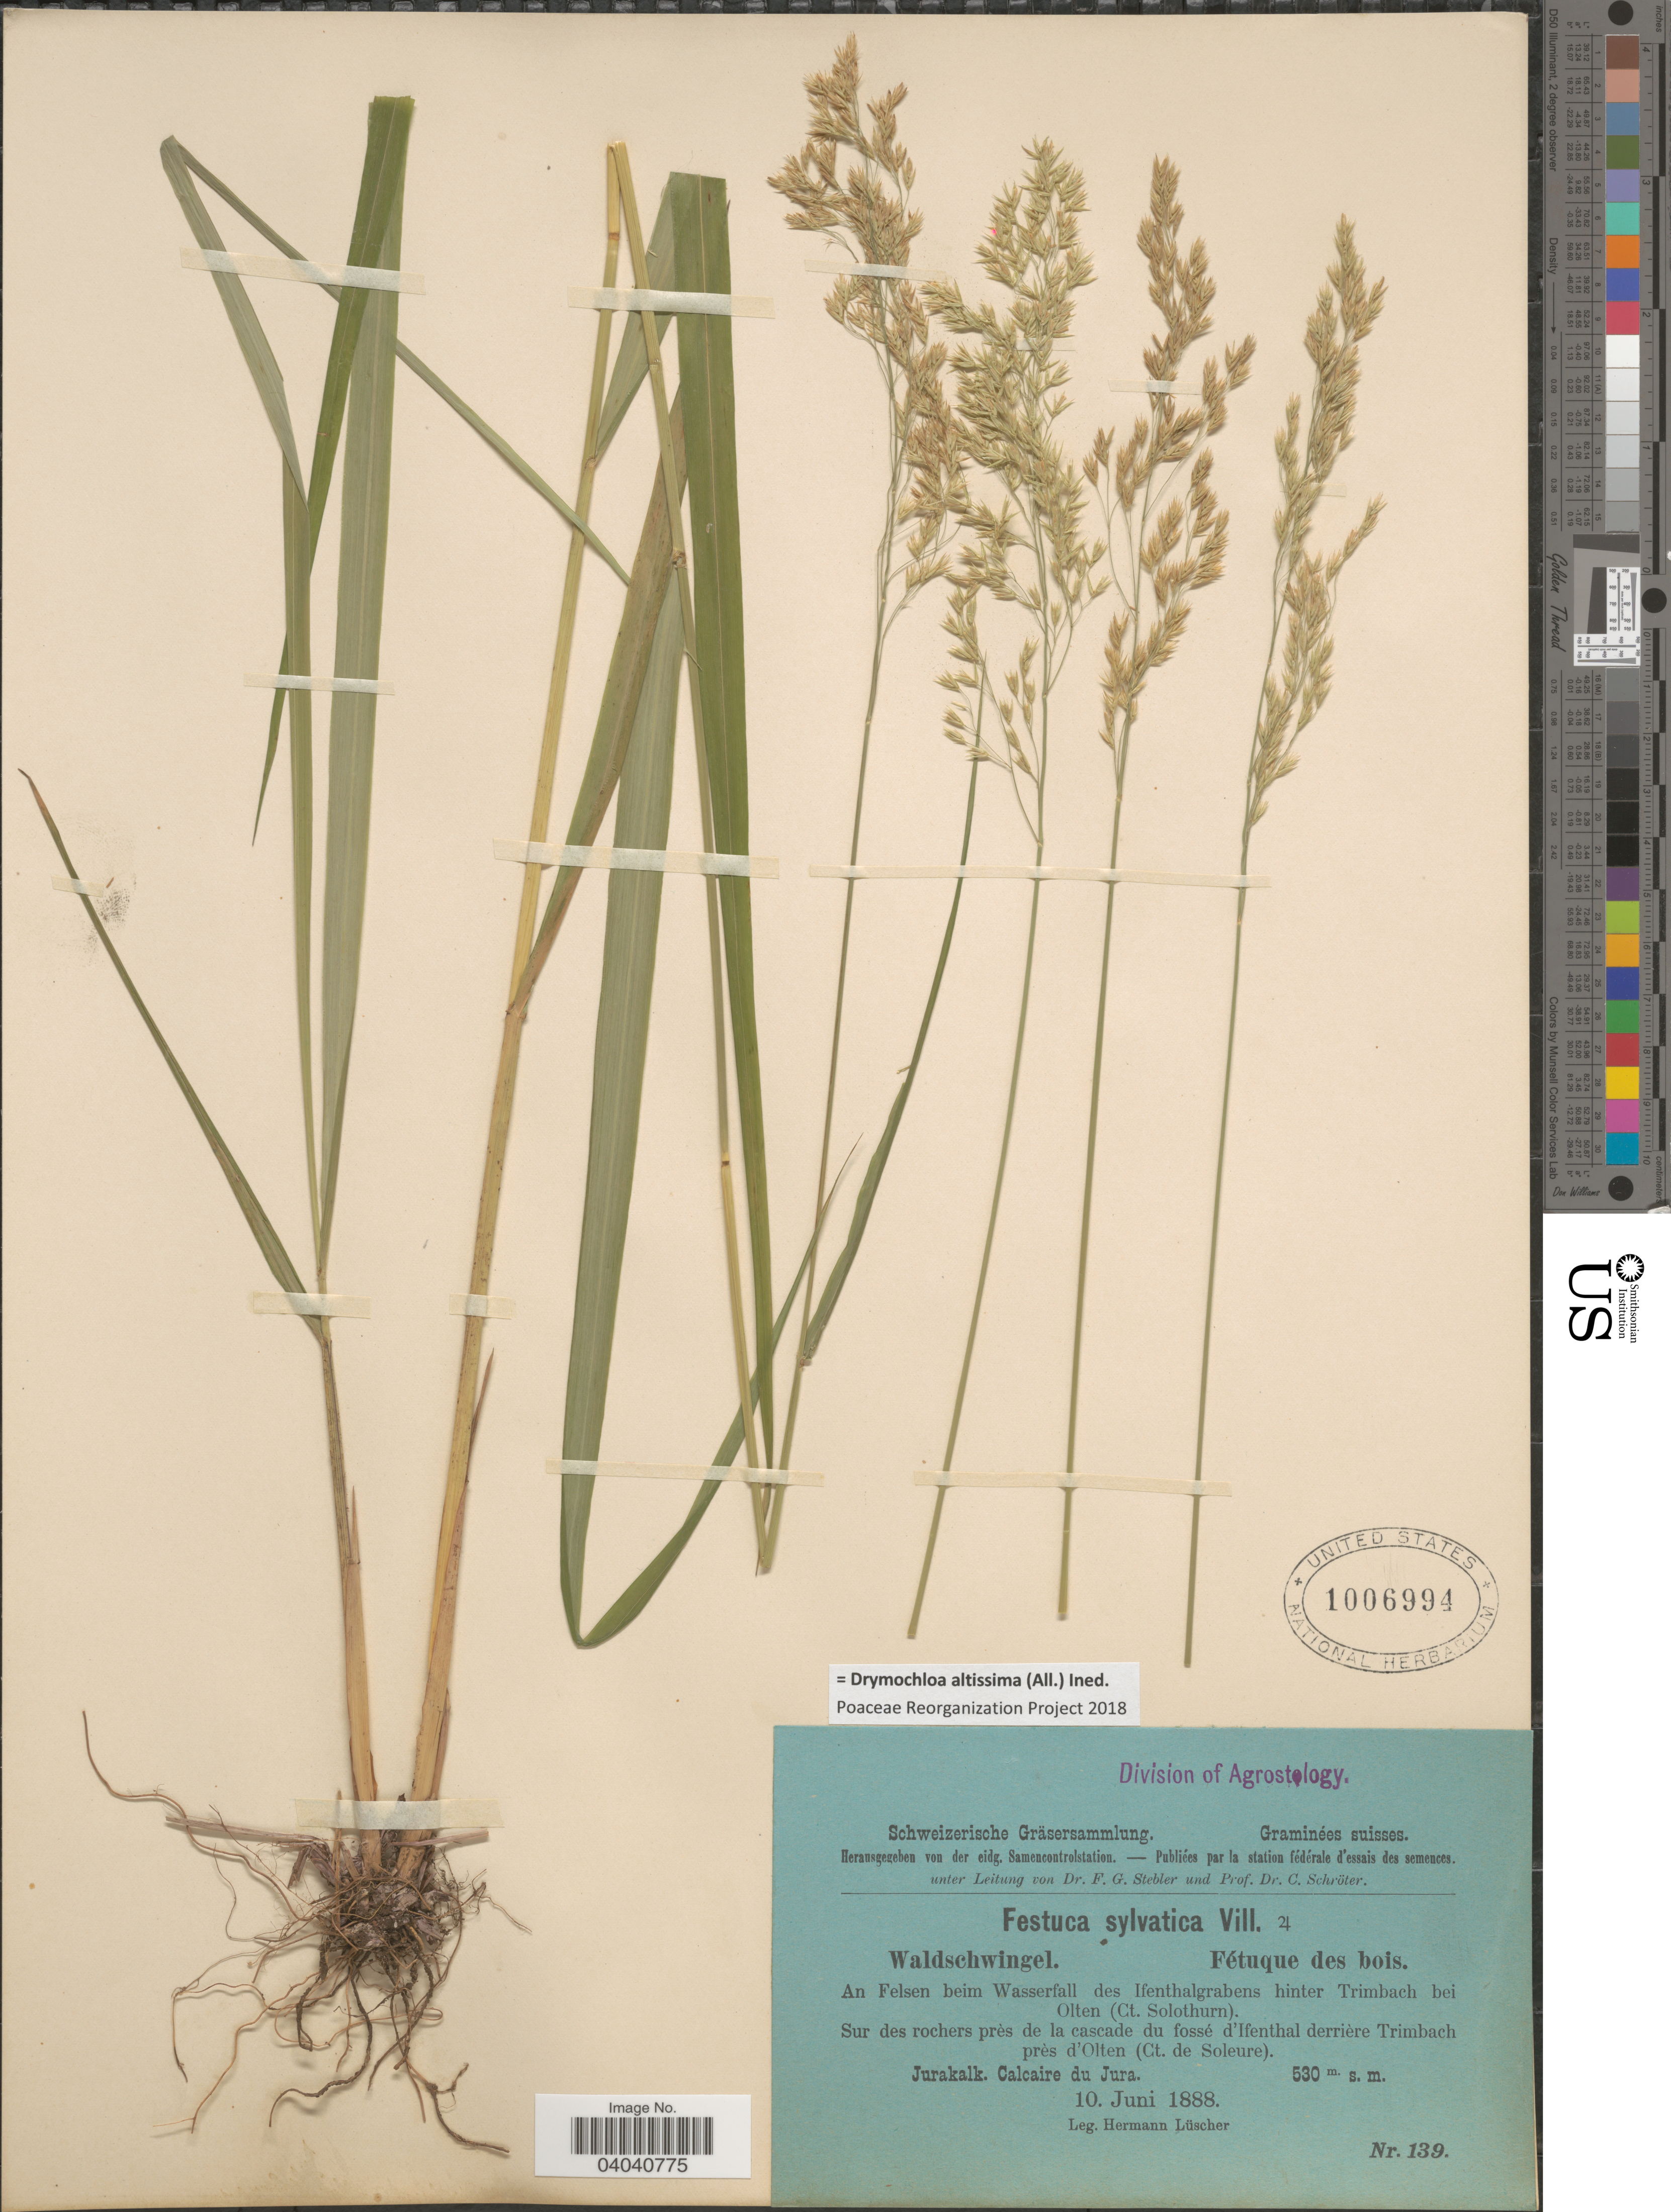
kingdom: Plantae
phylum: Tracheophyta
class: Liliopsida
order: Poales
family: Poaceae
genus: Drymochloa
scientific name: Drymochloa altissima (All.) ined.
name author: (All.)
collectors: H. Lüscher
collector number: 139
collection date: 1888-06-10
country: Switzerland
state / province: Jura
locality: Suisses. An Felsen beim Wasserfall des lfenthalgrabens hinter Trimbach bei Olten (Ct. Solothurn). Sur des rochers près de la cascade du fossé d'lfenthal derrière Trimbach près d'Olten (Ct. de Soleure). Jurakalk. Calcaire du Jura.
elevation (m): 530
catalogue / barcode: US 1006994